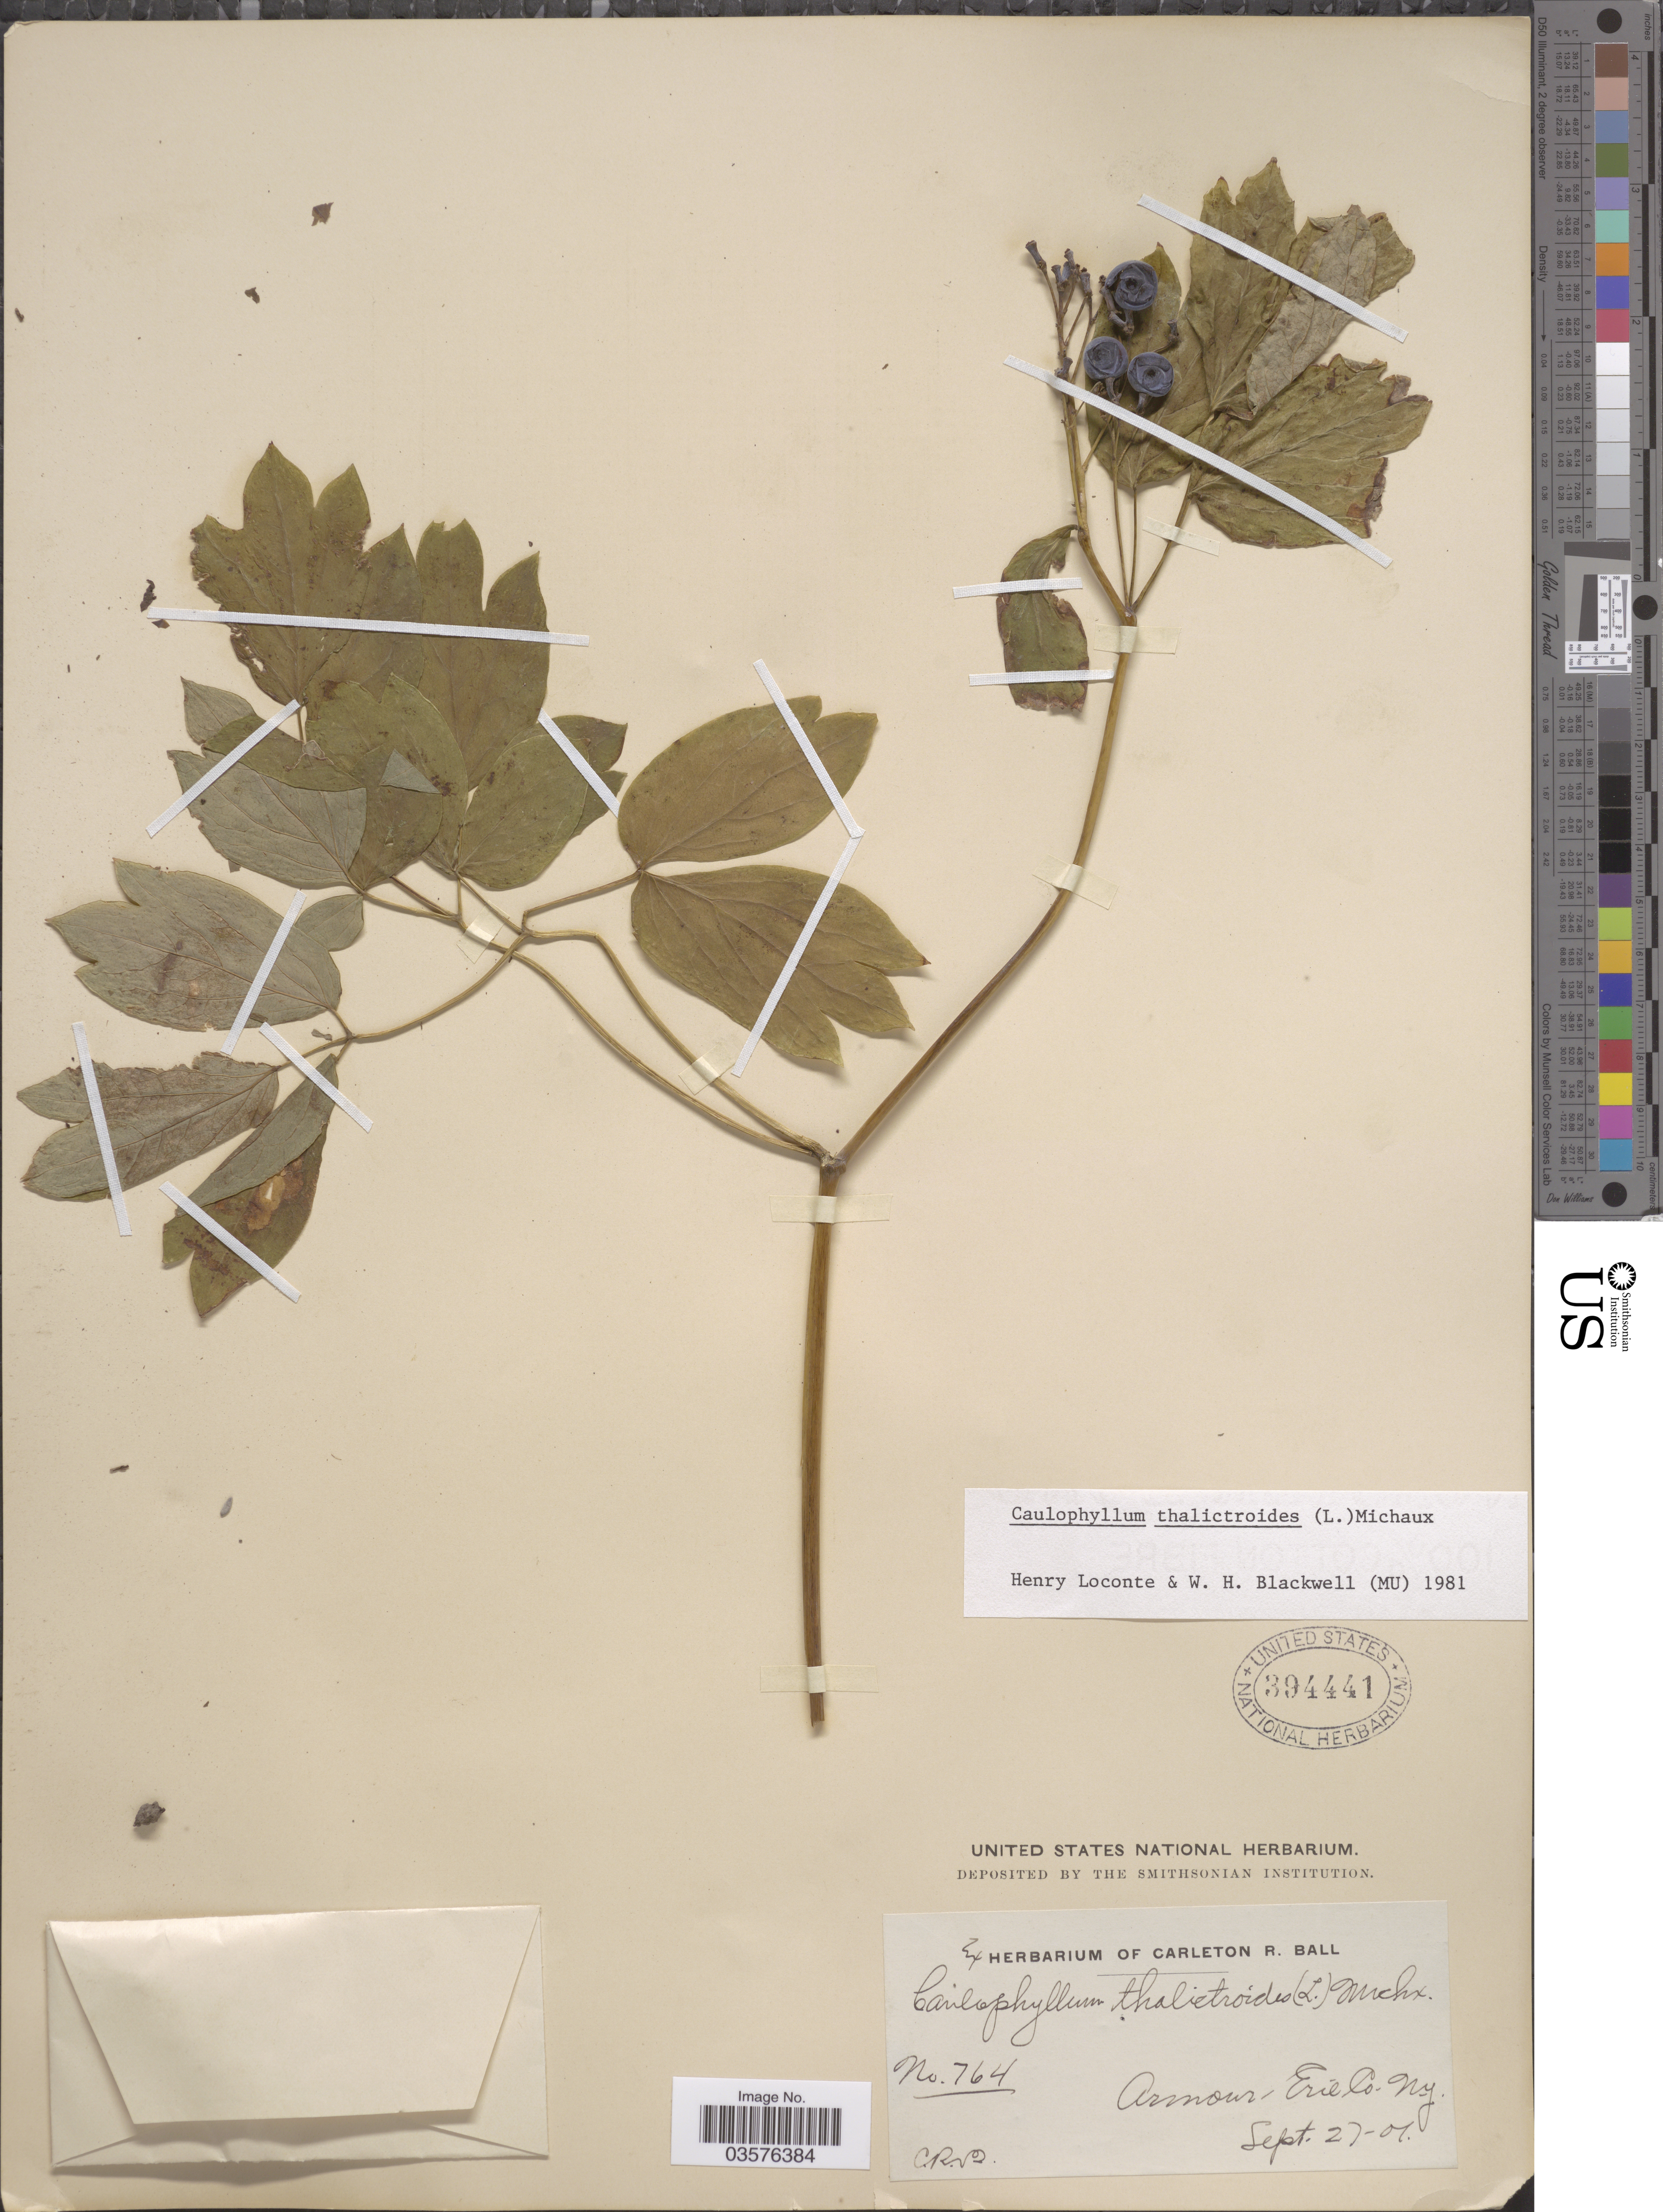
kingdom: Plantae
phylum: Tracheophyta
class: Magnoliopsida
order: Ranunculales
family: Berberidaceae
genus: Caulophyllum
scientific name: Caulophyllum thalictroides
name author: (L.) Michx.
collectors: C. R. Ball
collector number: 764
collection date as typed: Transcribed d/m/y: 27/9/1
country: United States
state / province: New York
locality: Armour. Erie Co.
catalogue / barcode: US 394441